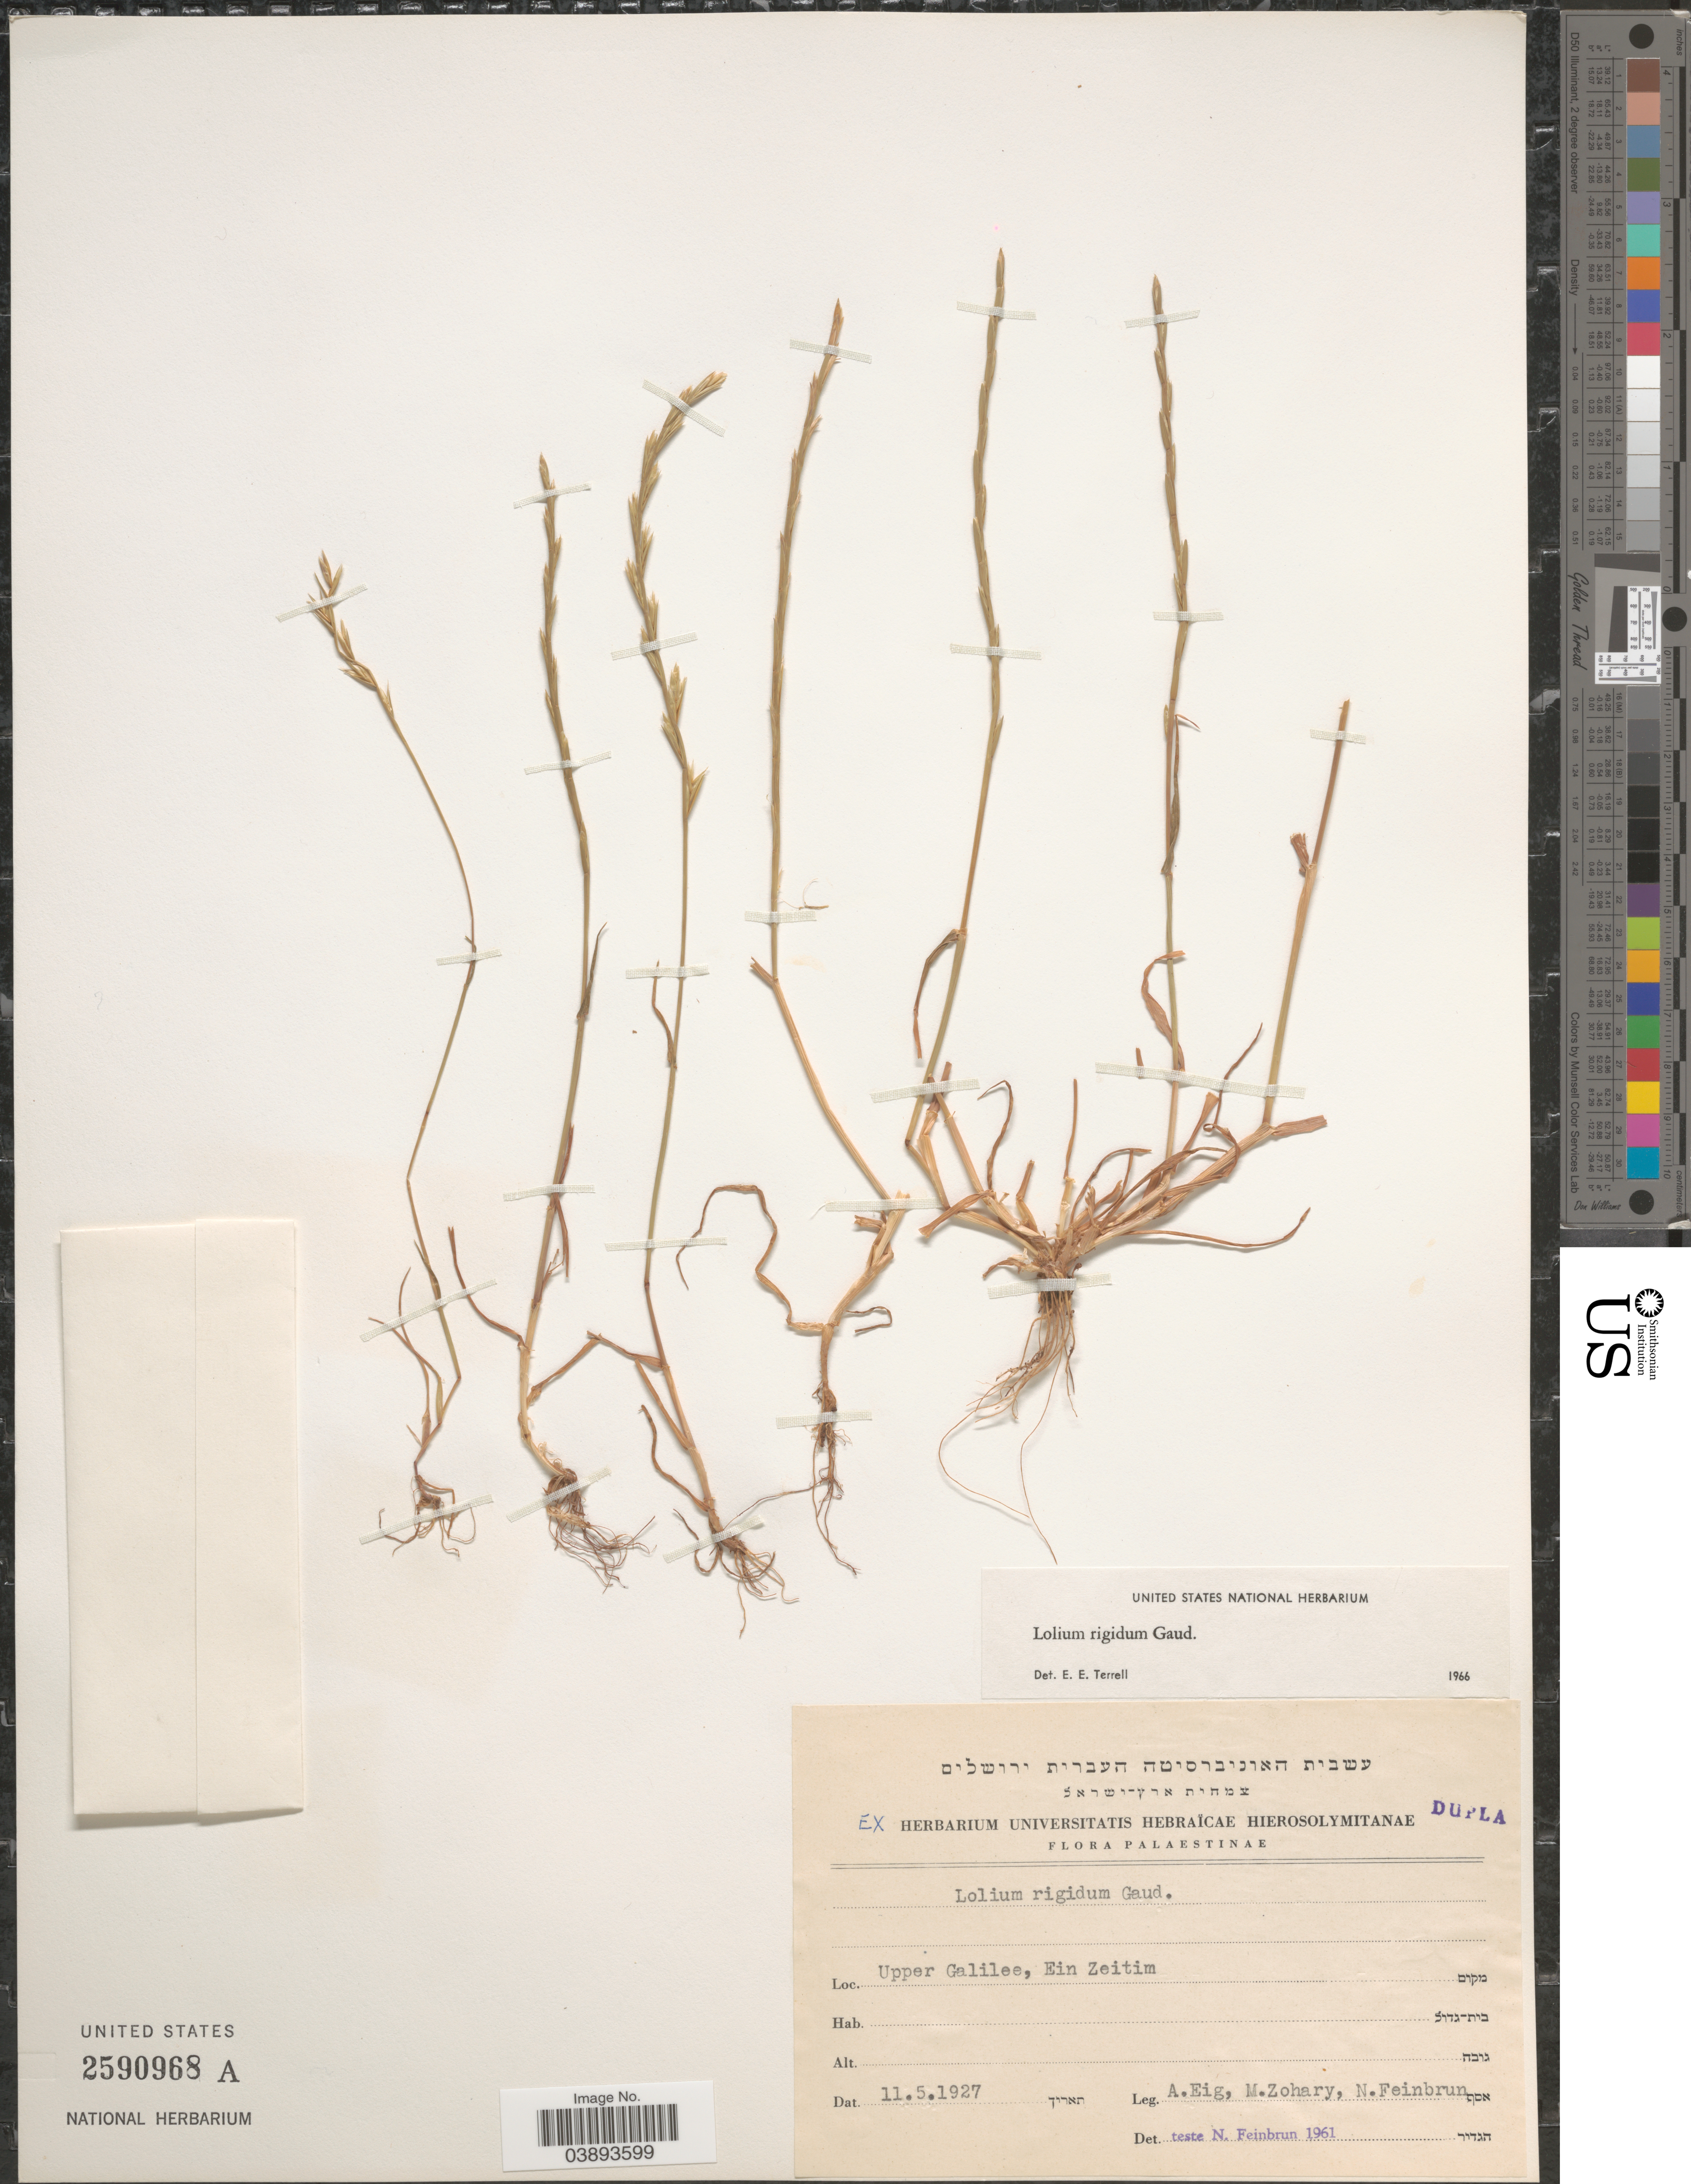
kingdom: Plantae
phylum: Tracheophyta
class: Liliopsida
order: Poales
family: Poaceae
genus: Lolium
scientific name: Lolium rigidum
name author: Gaudin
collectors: A. Eig, M. Zohary & N. Feinbrun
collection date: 1927-05-11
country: Israel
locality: Palaestinae. Upper Galilee, Ein Zeitim.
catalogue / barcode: US 2590968A